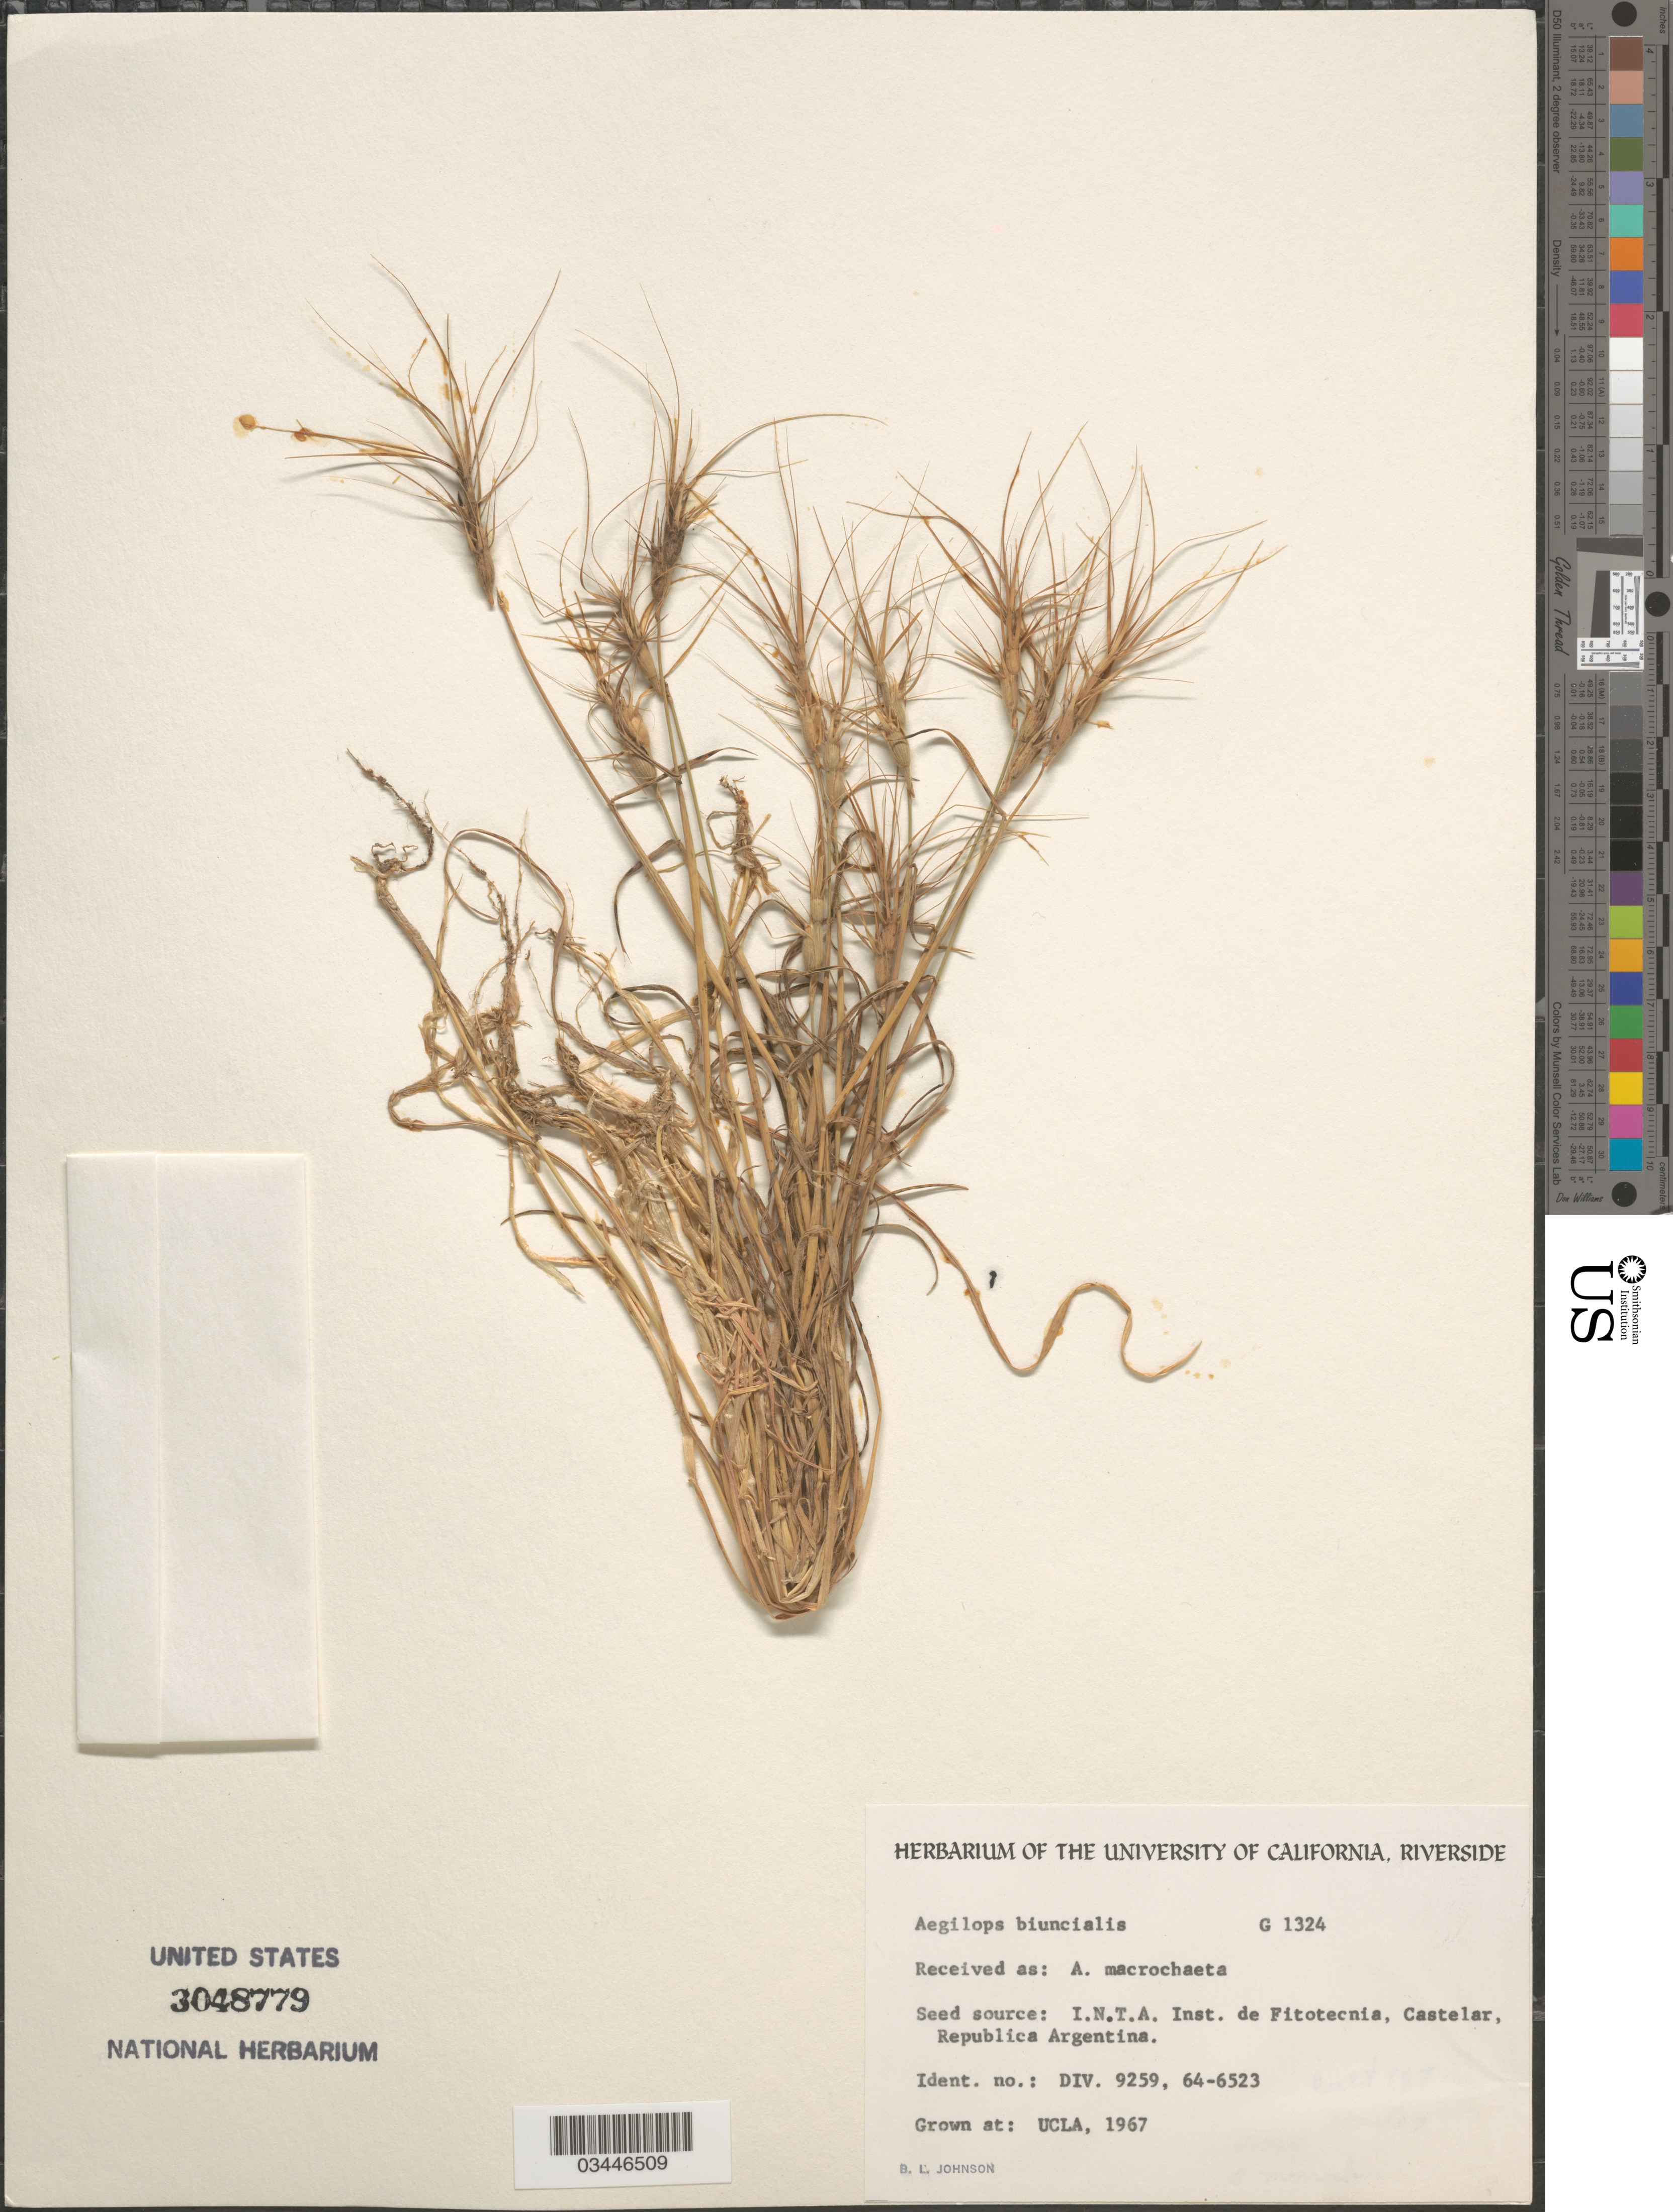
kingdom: Plantae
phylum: Tracheophyta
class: Liliopsida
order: Poales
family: Poaceae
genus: Aegilops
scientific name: Aegilops biuncialis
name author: Vis.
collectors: B. Johnson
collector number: G1324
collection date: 1967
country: United States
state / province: California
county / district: Los Angeles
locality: UCLA.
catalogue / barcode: US 3048779